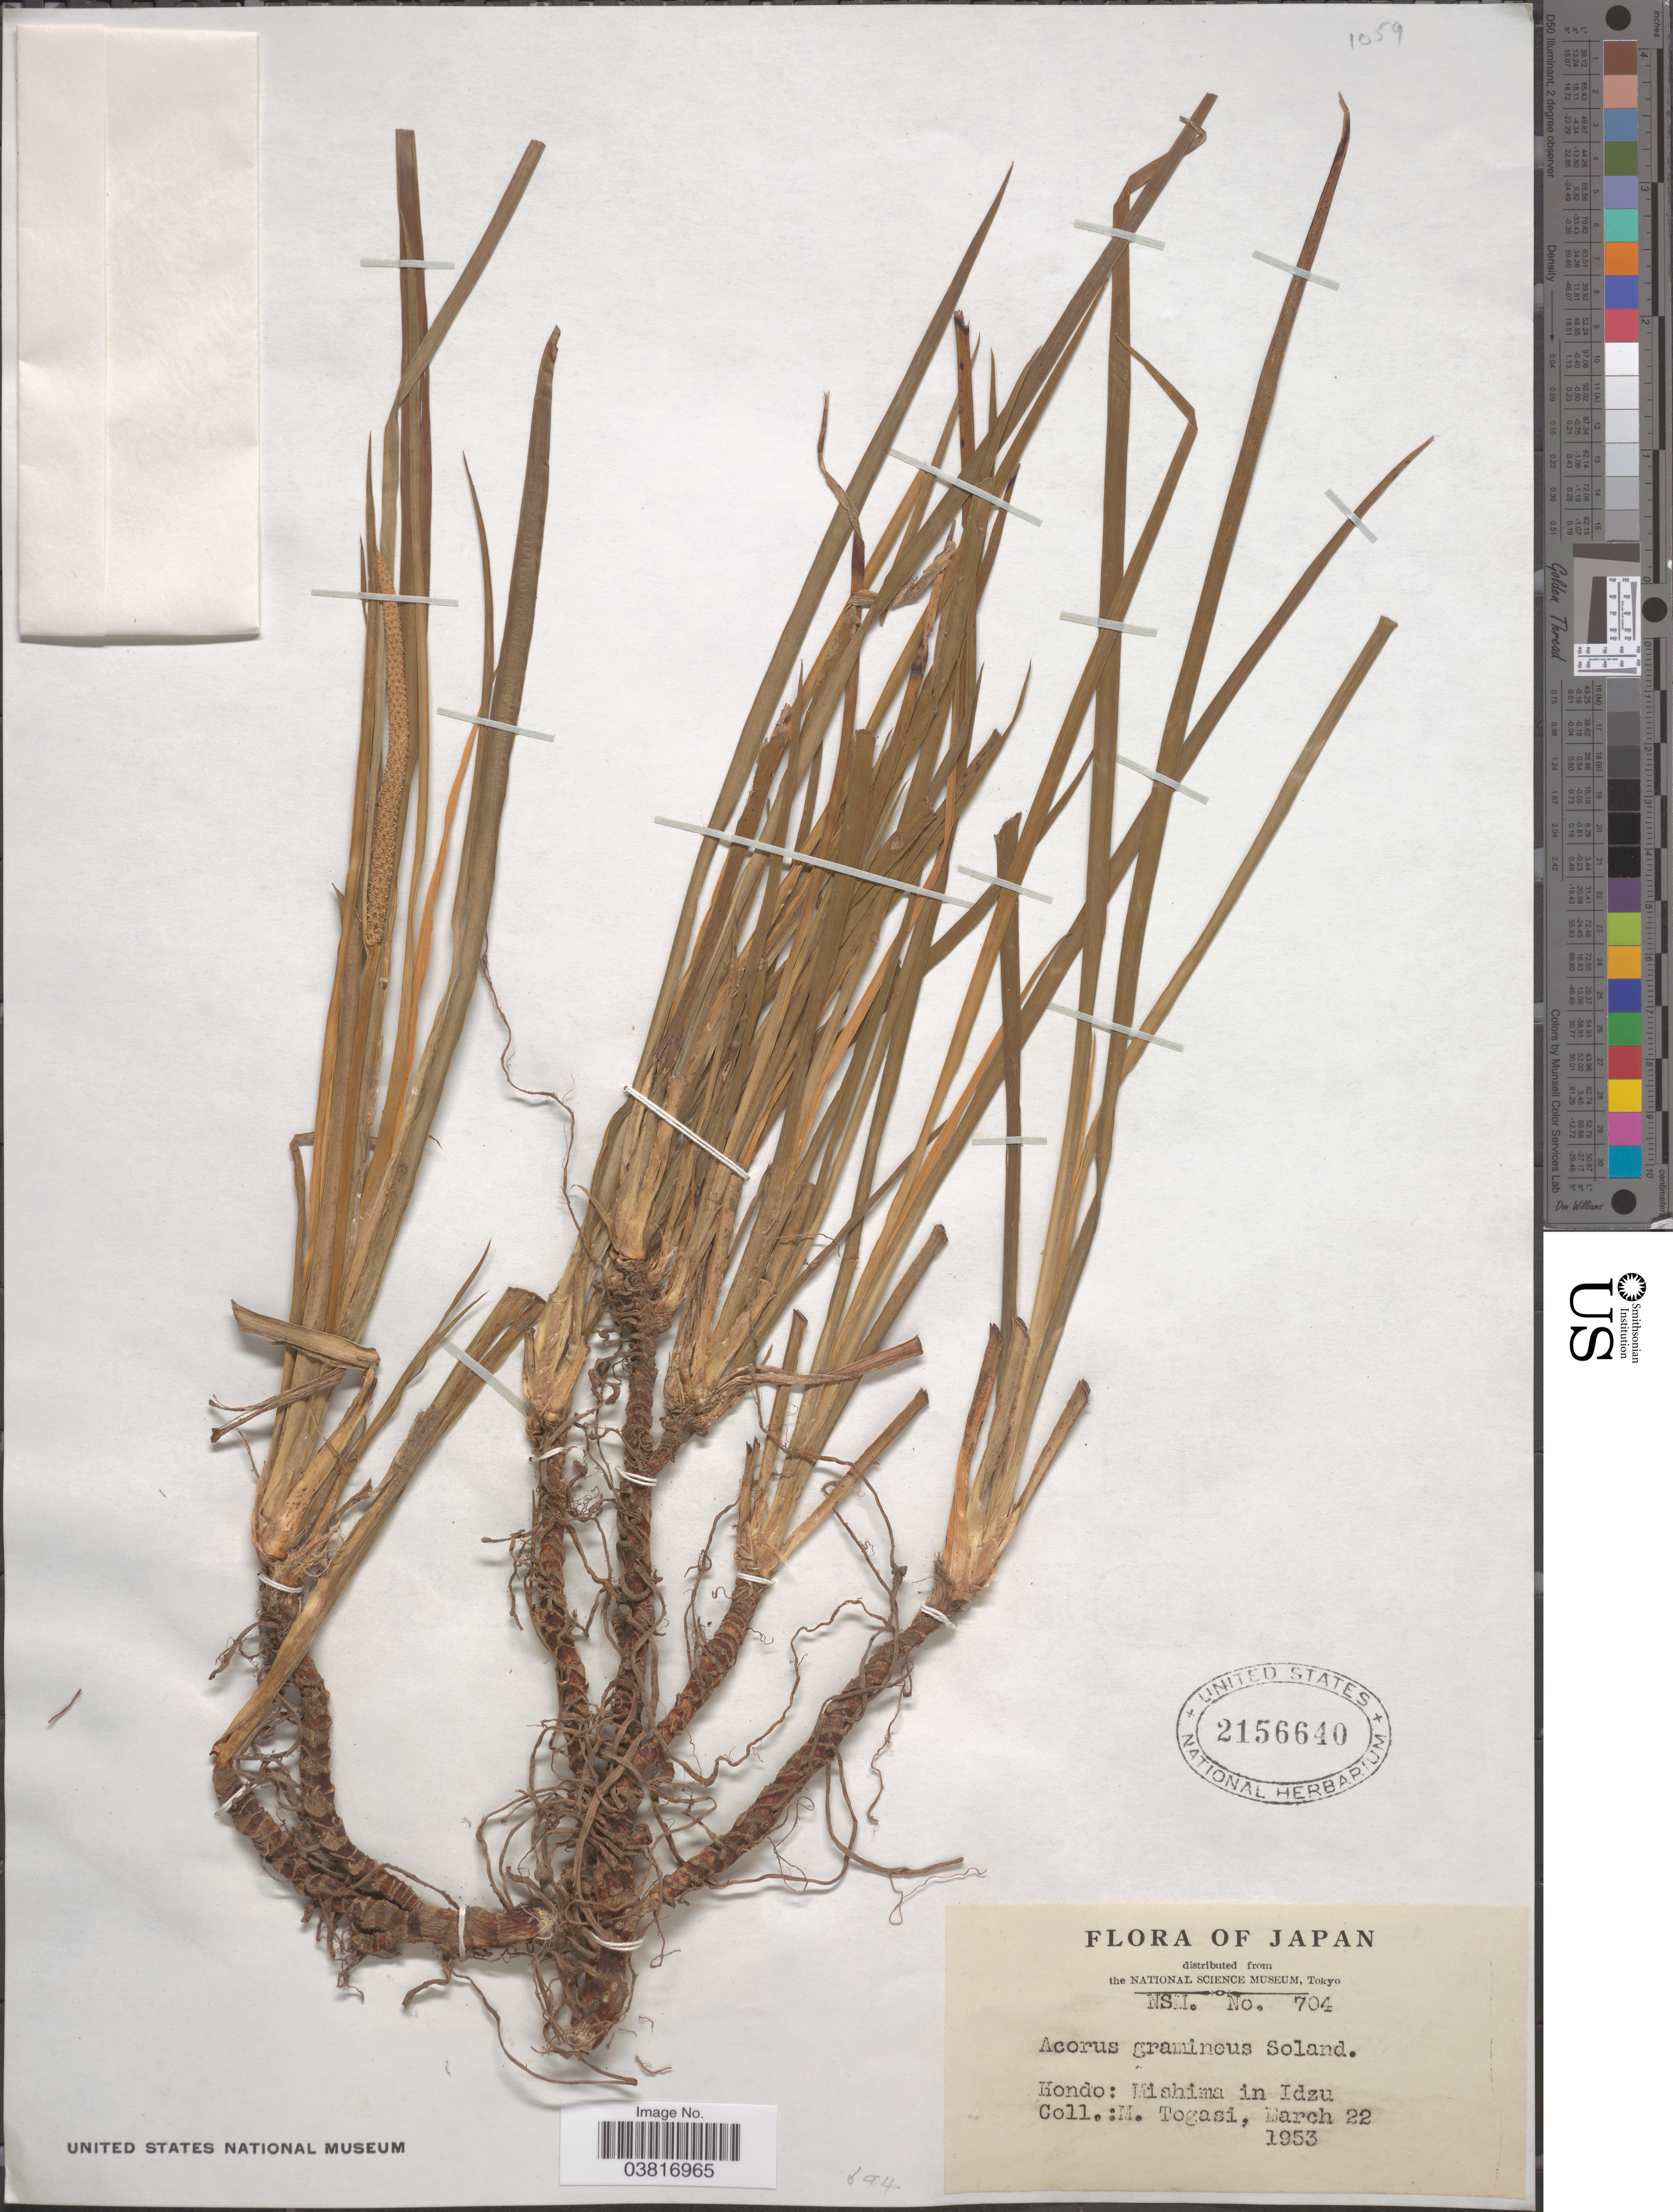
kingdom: Plantae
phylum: Tracheophyta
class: Liliopsida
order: Acorales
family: Acoraceae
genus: Acorus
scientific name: Acorus gramineus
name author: Sol. ex Aiton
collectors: M. Togasi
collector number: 704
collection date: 1953-03-22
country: Japan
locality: Hondo: Mishima in Idzu.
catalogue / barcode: US 2156640